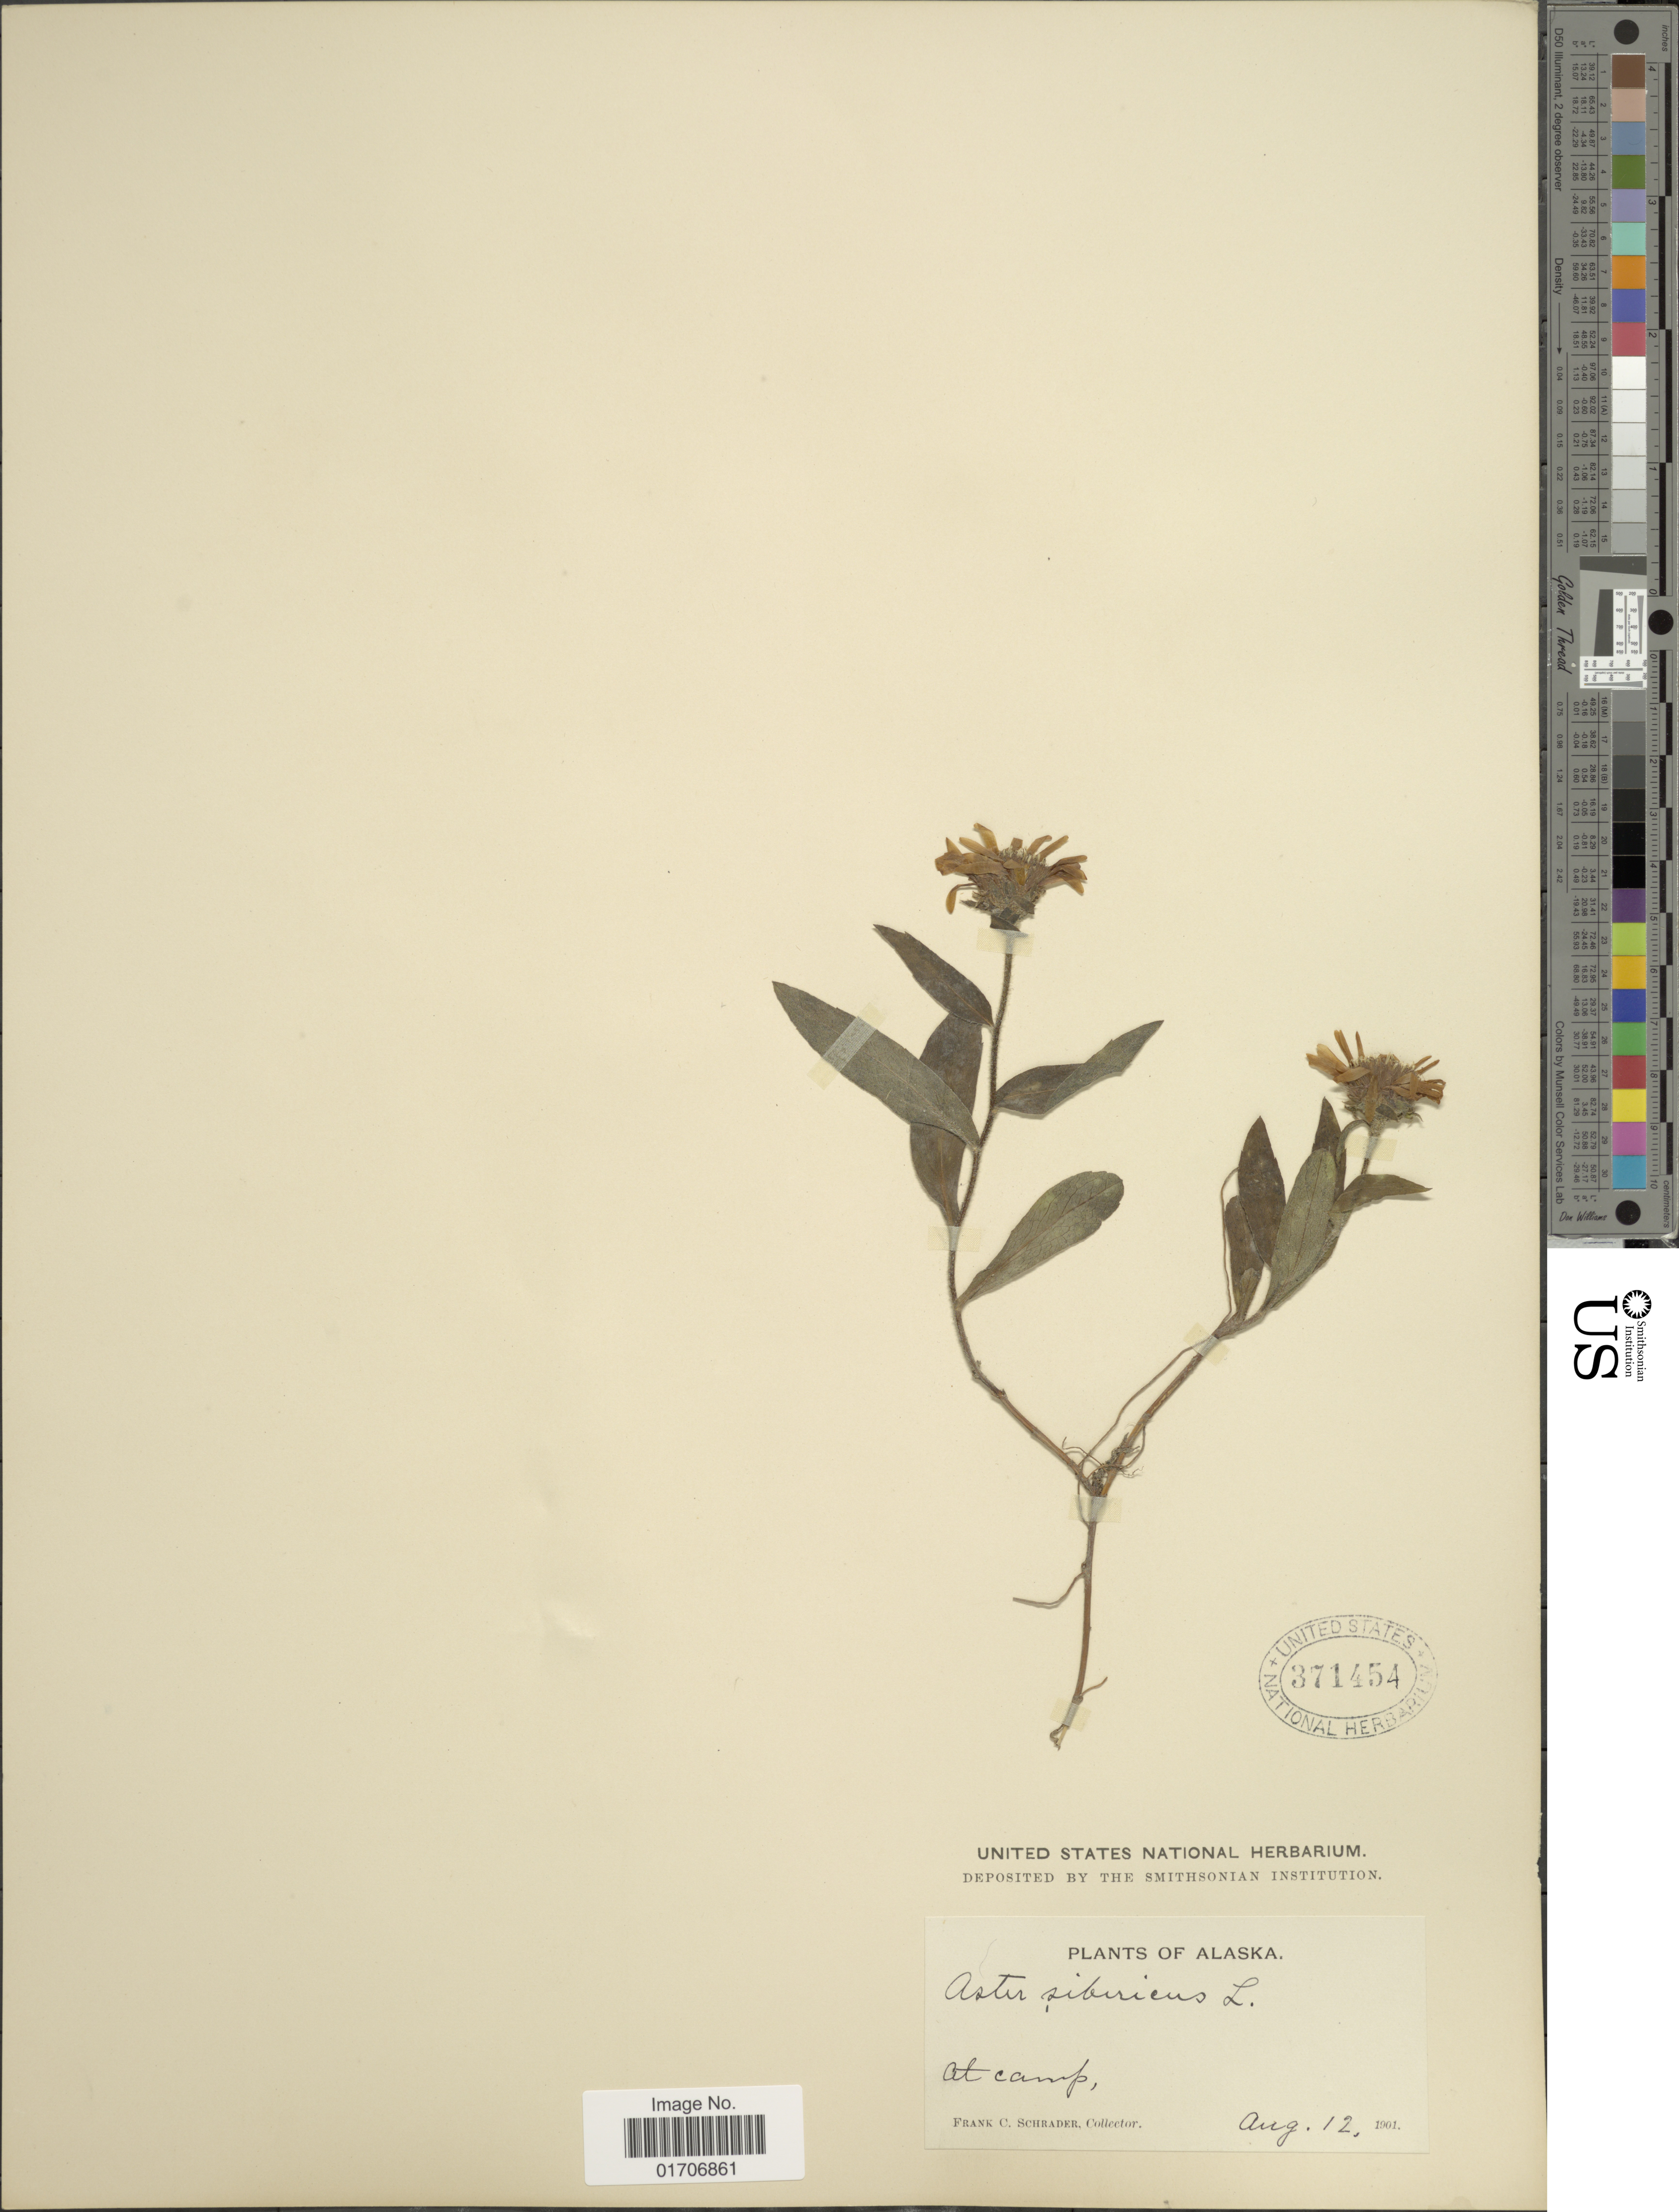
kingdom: Plantae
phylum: Tracheophyta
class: Magnoliopsida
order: Asterales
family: Asteraceae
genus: Eurybia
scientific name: Eurybia sibirica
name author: (L.) G.L. Nesom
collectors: F. C. Schrader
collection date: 1901-08-12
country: United States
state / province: Alaska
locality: At camp.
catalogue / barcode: US 371454